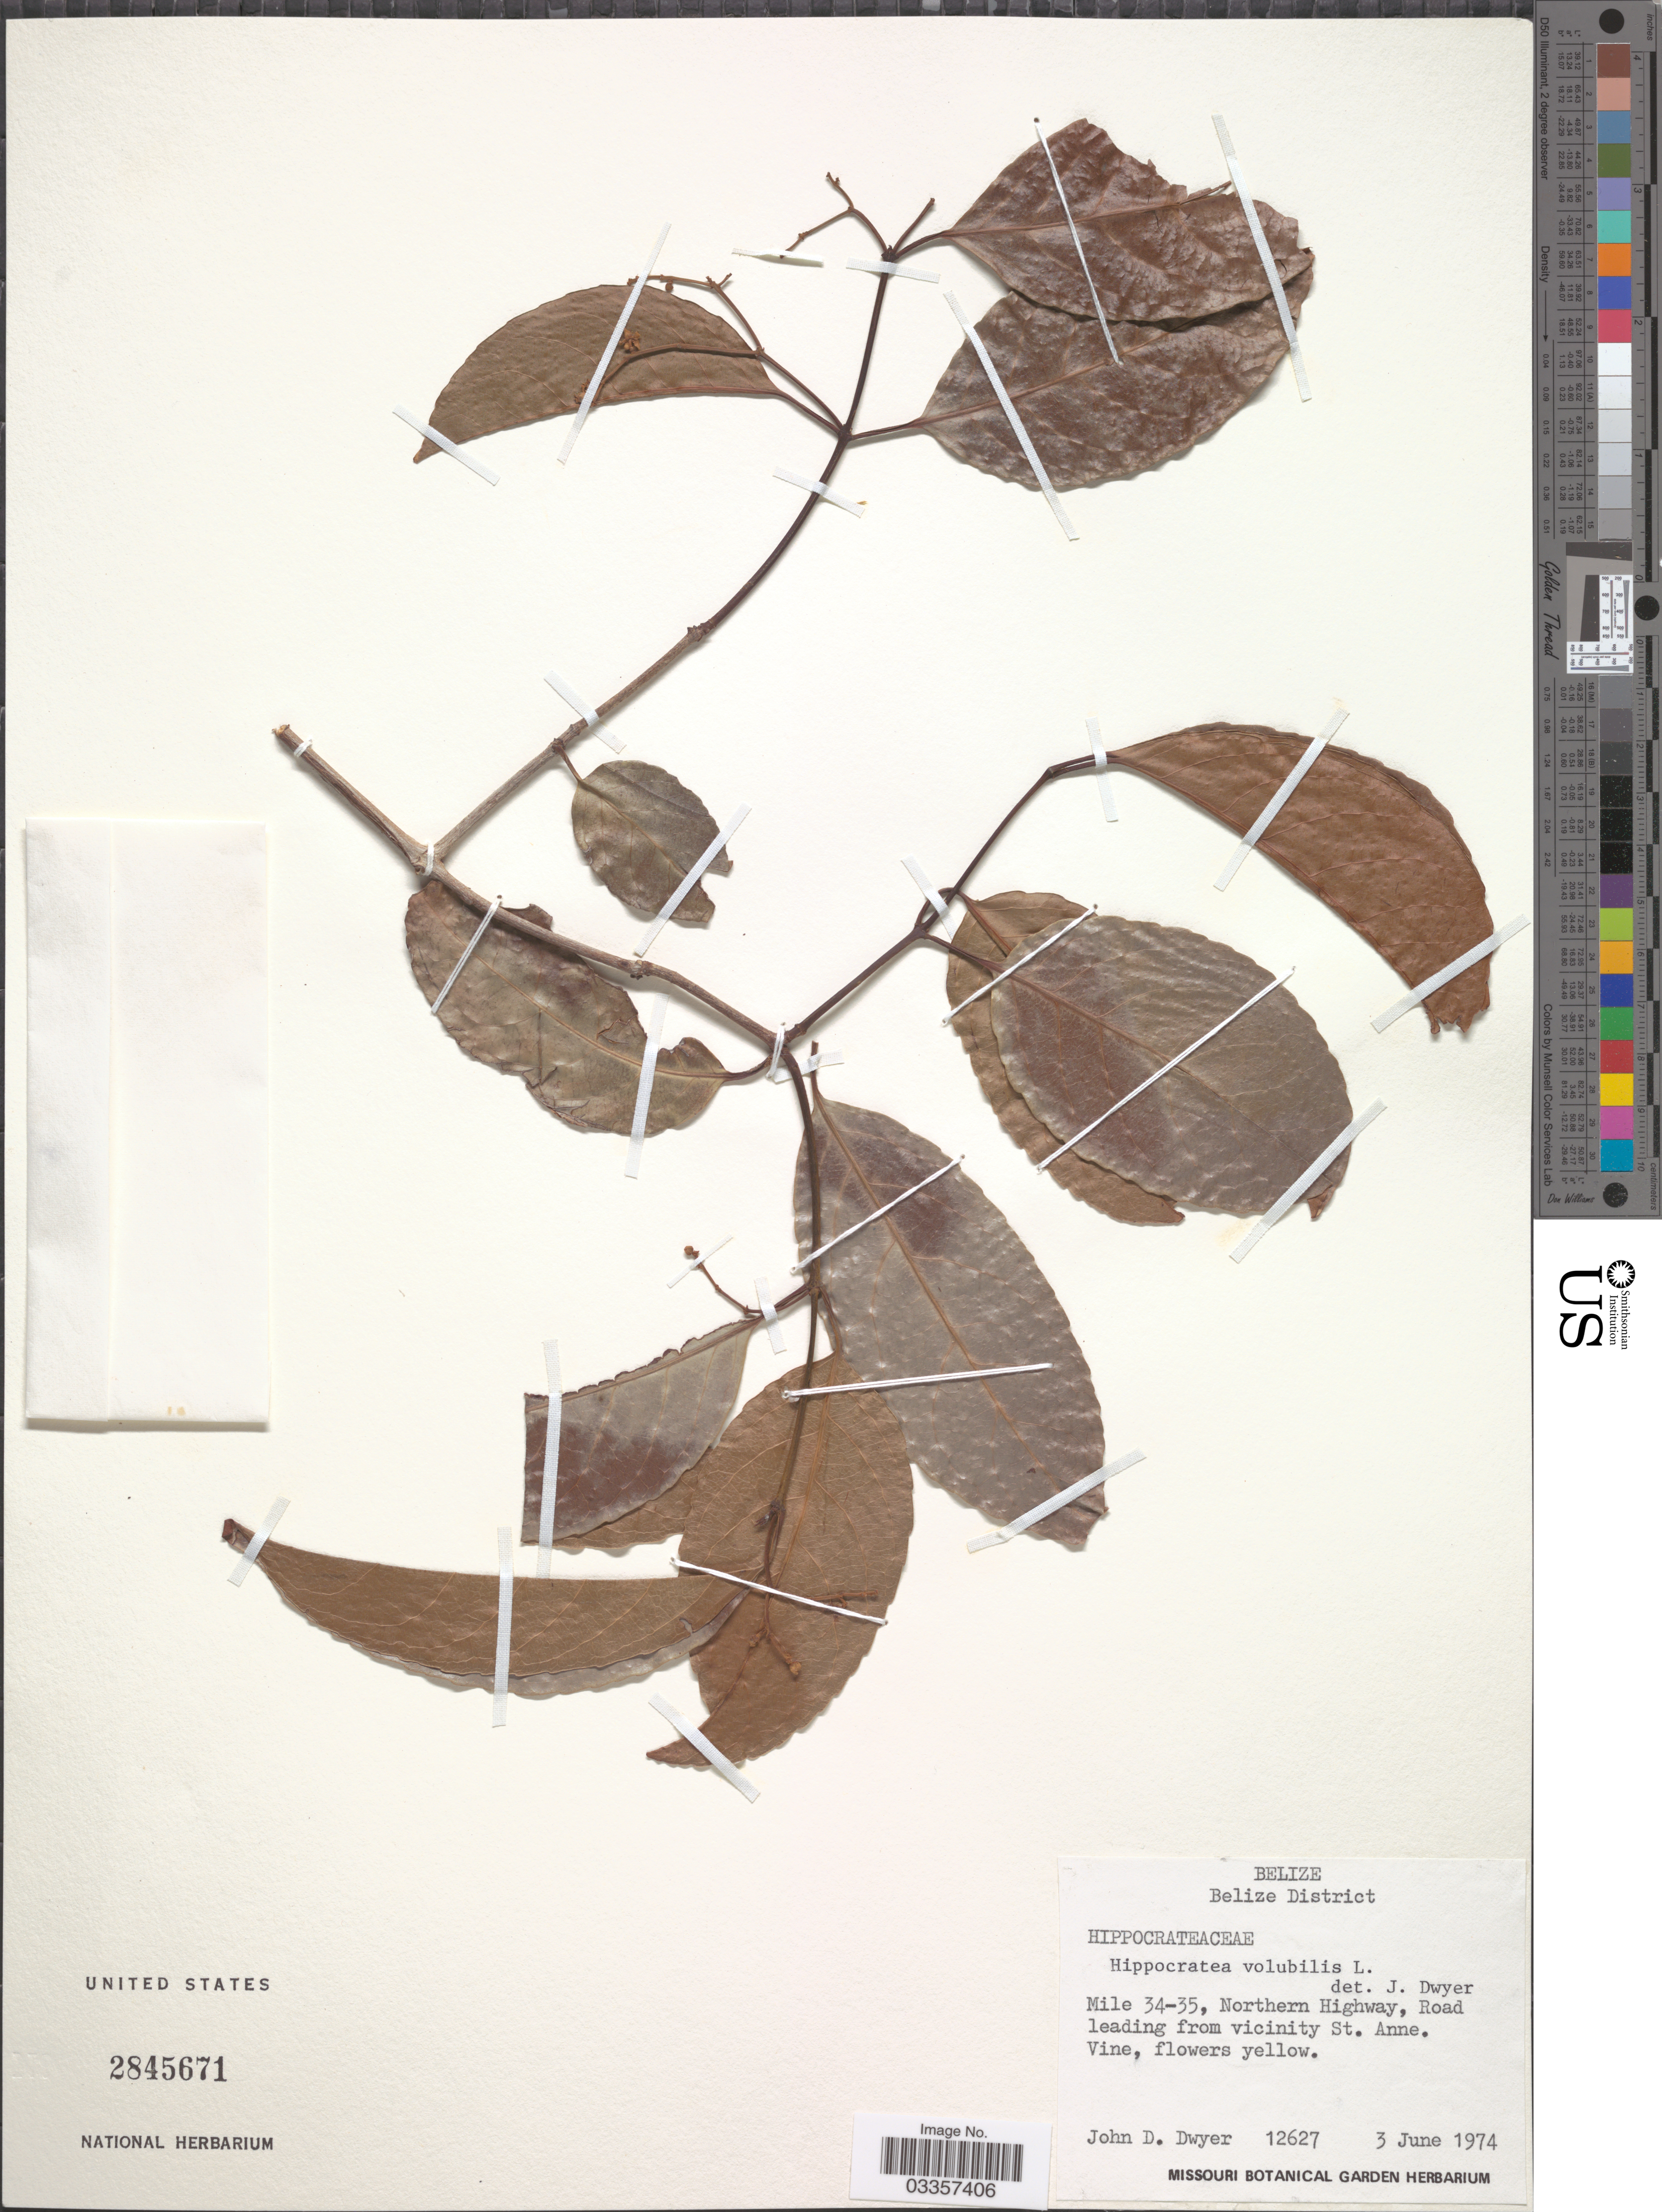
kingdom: Plantae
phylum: Tracheophyta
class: Magnoliopsida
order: Celastrales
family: Celastraceae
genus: Hippocratea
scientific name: Hippocratea volubilis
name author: L.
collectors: J. D. Dwyer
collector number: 12627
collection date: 1974-06-03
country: Belize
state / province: Belize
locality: Belize District. Mile 34-35, Northern Highway, Road leading from vicinity St. Anne.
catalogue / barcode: US 2845671